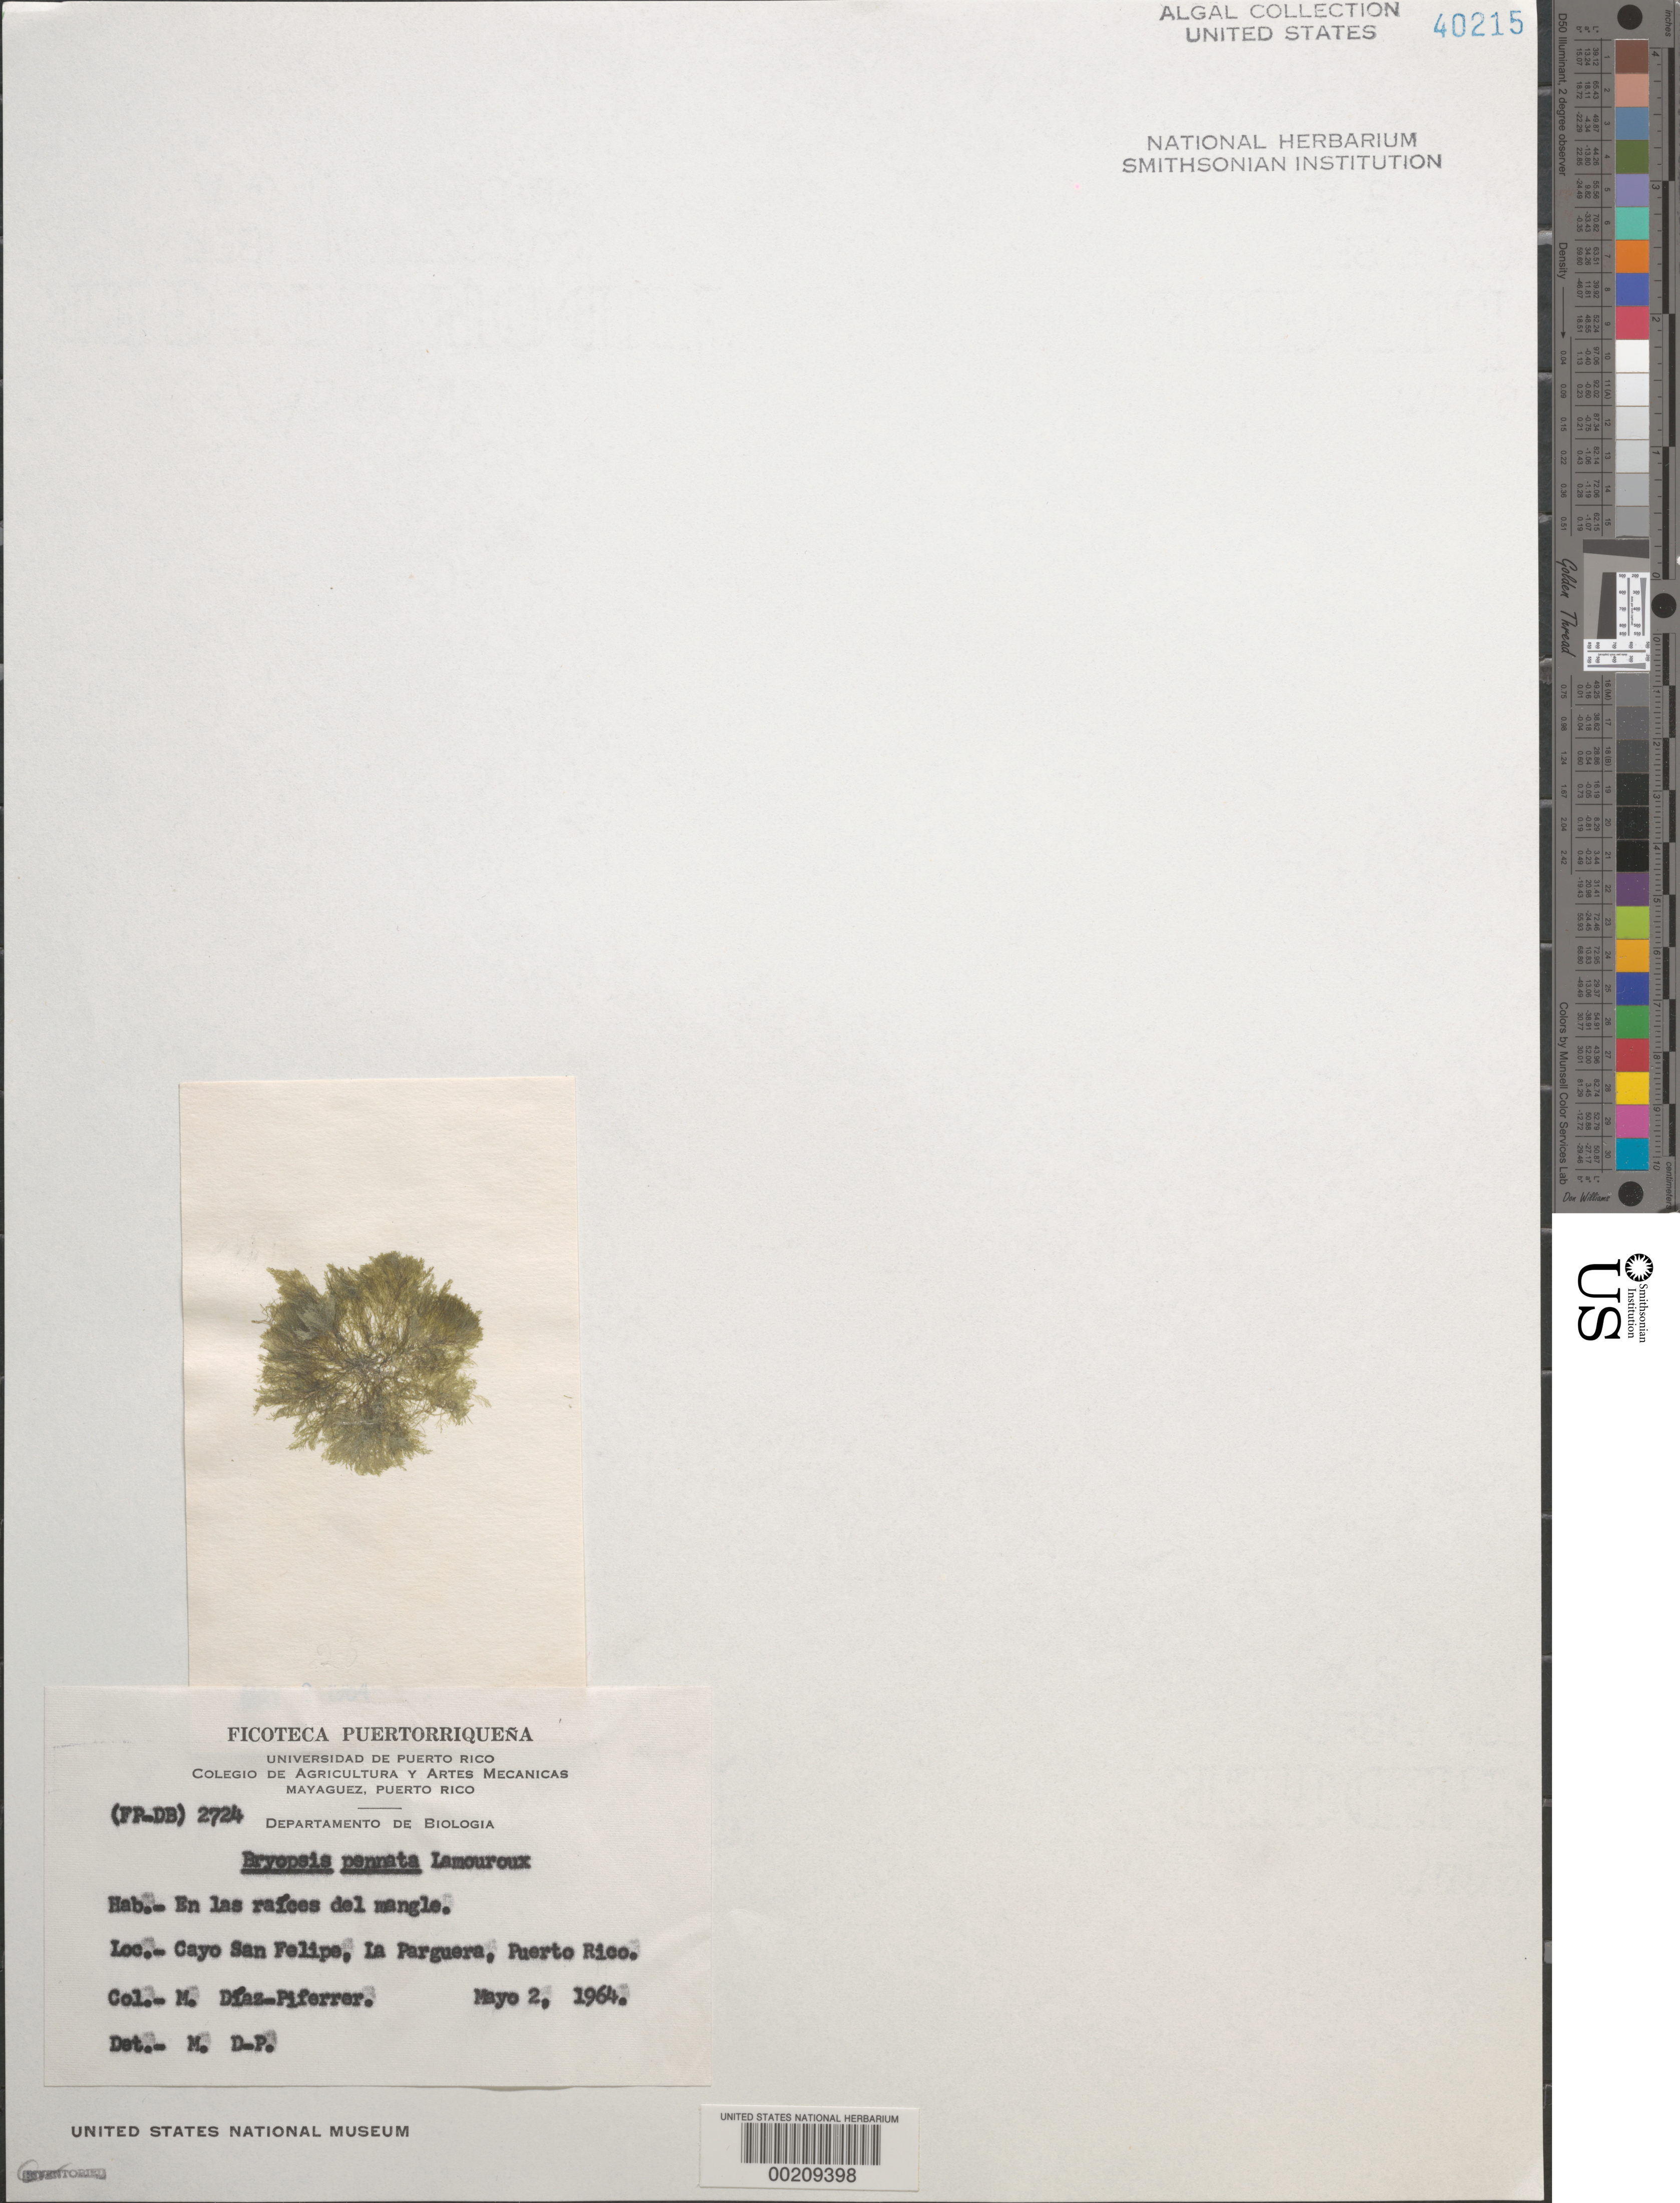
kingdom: Plantae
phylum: Chlorophyta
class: Ulvophyceae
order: Bryopsidales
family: Bryopsidaceae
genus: Bryopsis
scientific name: Bryopsis pennata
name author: J.V.Lamouroux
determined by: Diaz-Piferrer, M.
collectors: M. Diaz-Piferrer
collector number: (FP-DB) 2724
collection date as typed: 02 May 1964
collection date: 1964-05-02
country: Puerto Rico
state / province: Lajas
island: Cayo San Felipe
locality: La Parguera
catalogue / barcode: US 40215